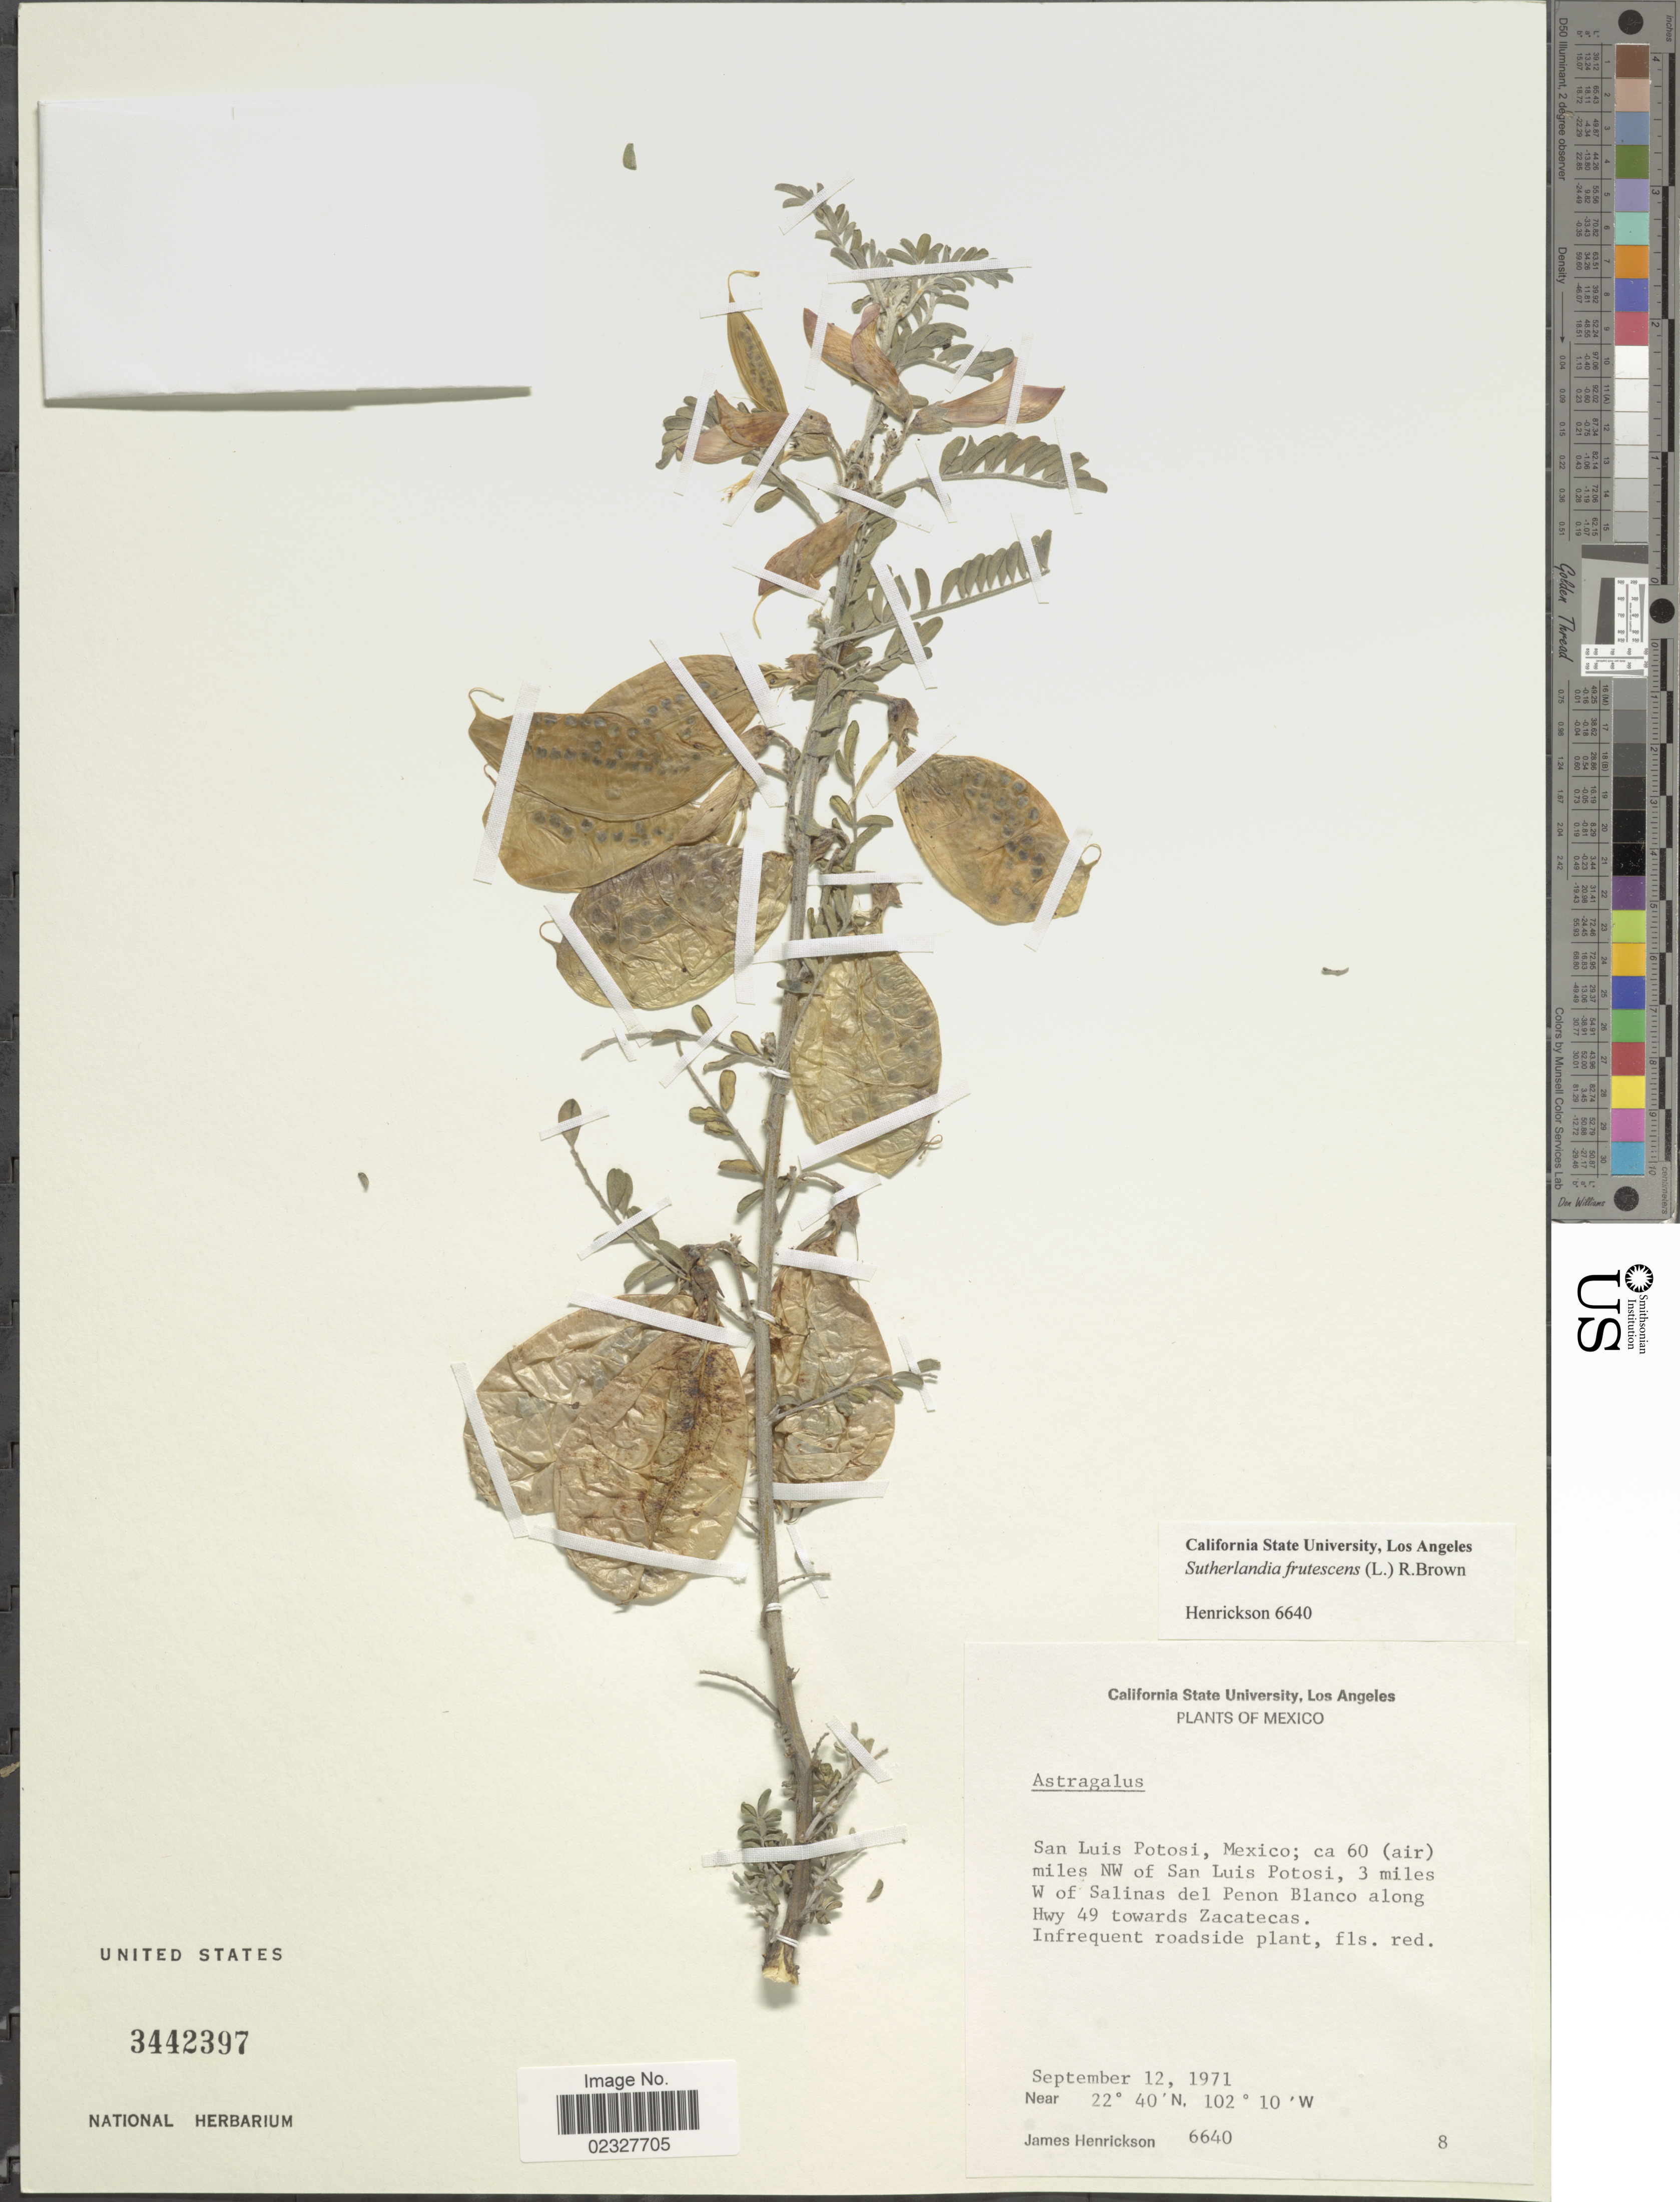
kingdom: Plantae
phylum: Tracheophyta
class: Magnoliopsida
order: Fabales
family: Fabaceae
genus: Sutherlandia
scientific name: Sutherlandia frutescens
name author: (L.) R. Br. ex W.T. Aiton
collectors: J. S. Henrickson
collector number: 6640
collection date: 1971-09-12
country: Mexico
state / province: San Luis Potosí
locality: Mexico, San Luis Potosi, Mexico; ca 60 (air) miles NW of San Luis Potosi, 3 miles W of Salinas del Penon Blanco along Hwy 49 towards Zacatecas.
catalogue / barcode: US 3442397